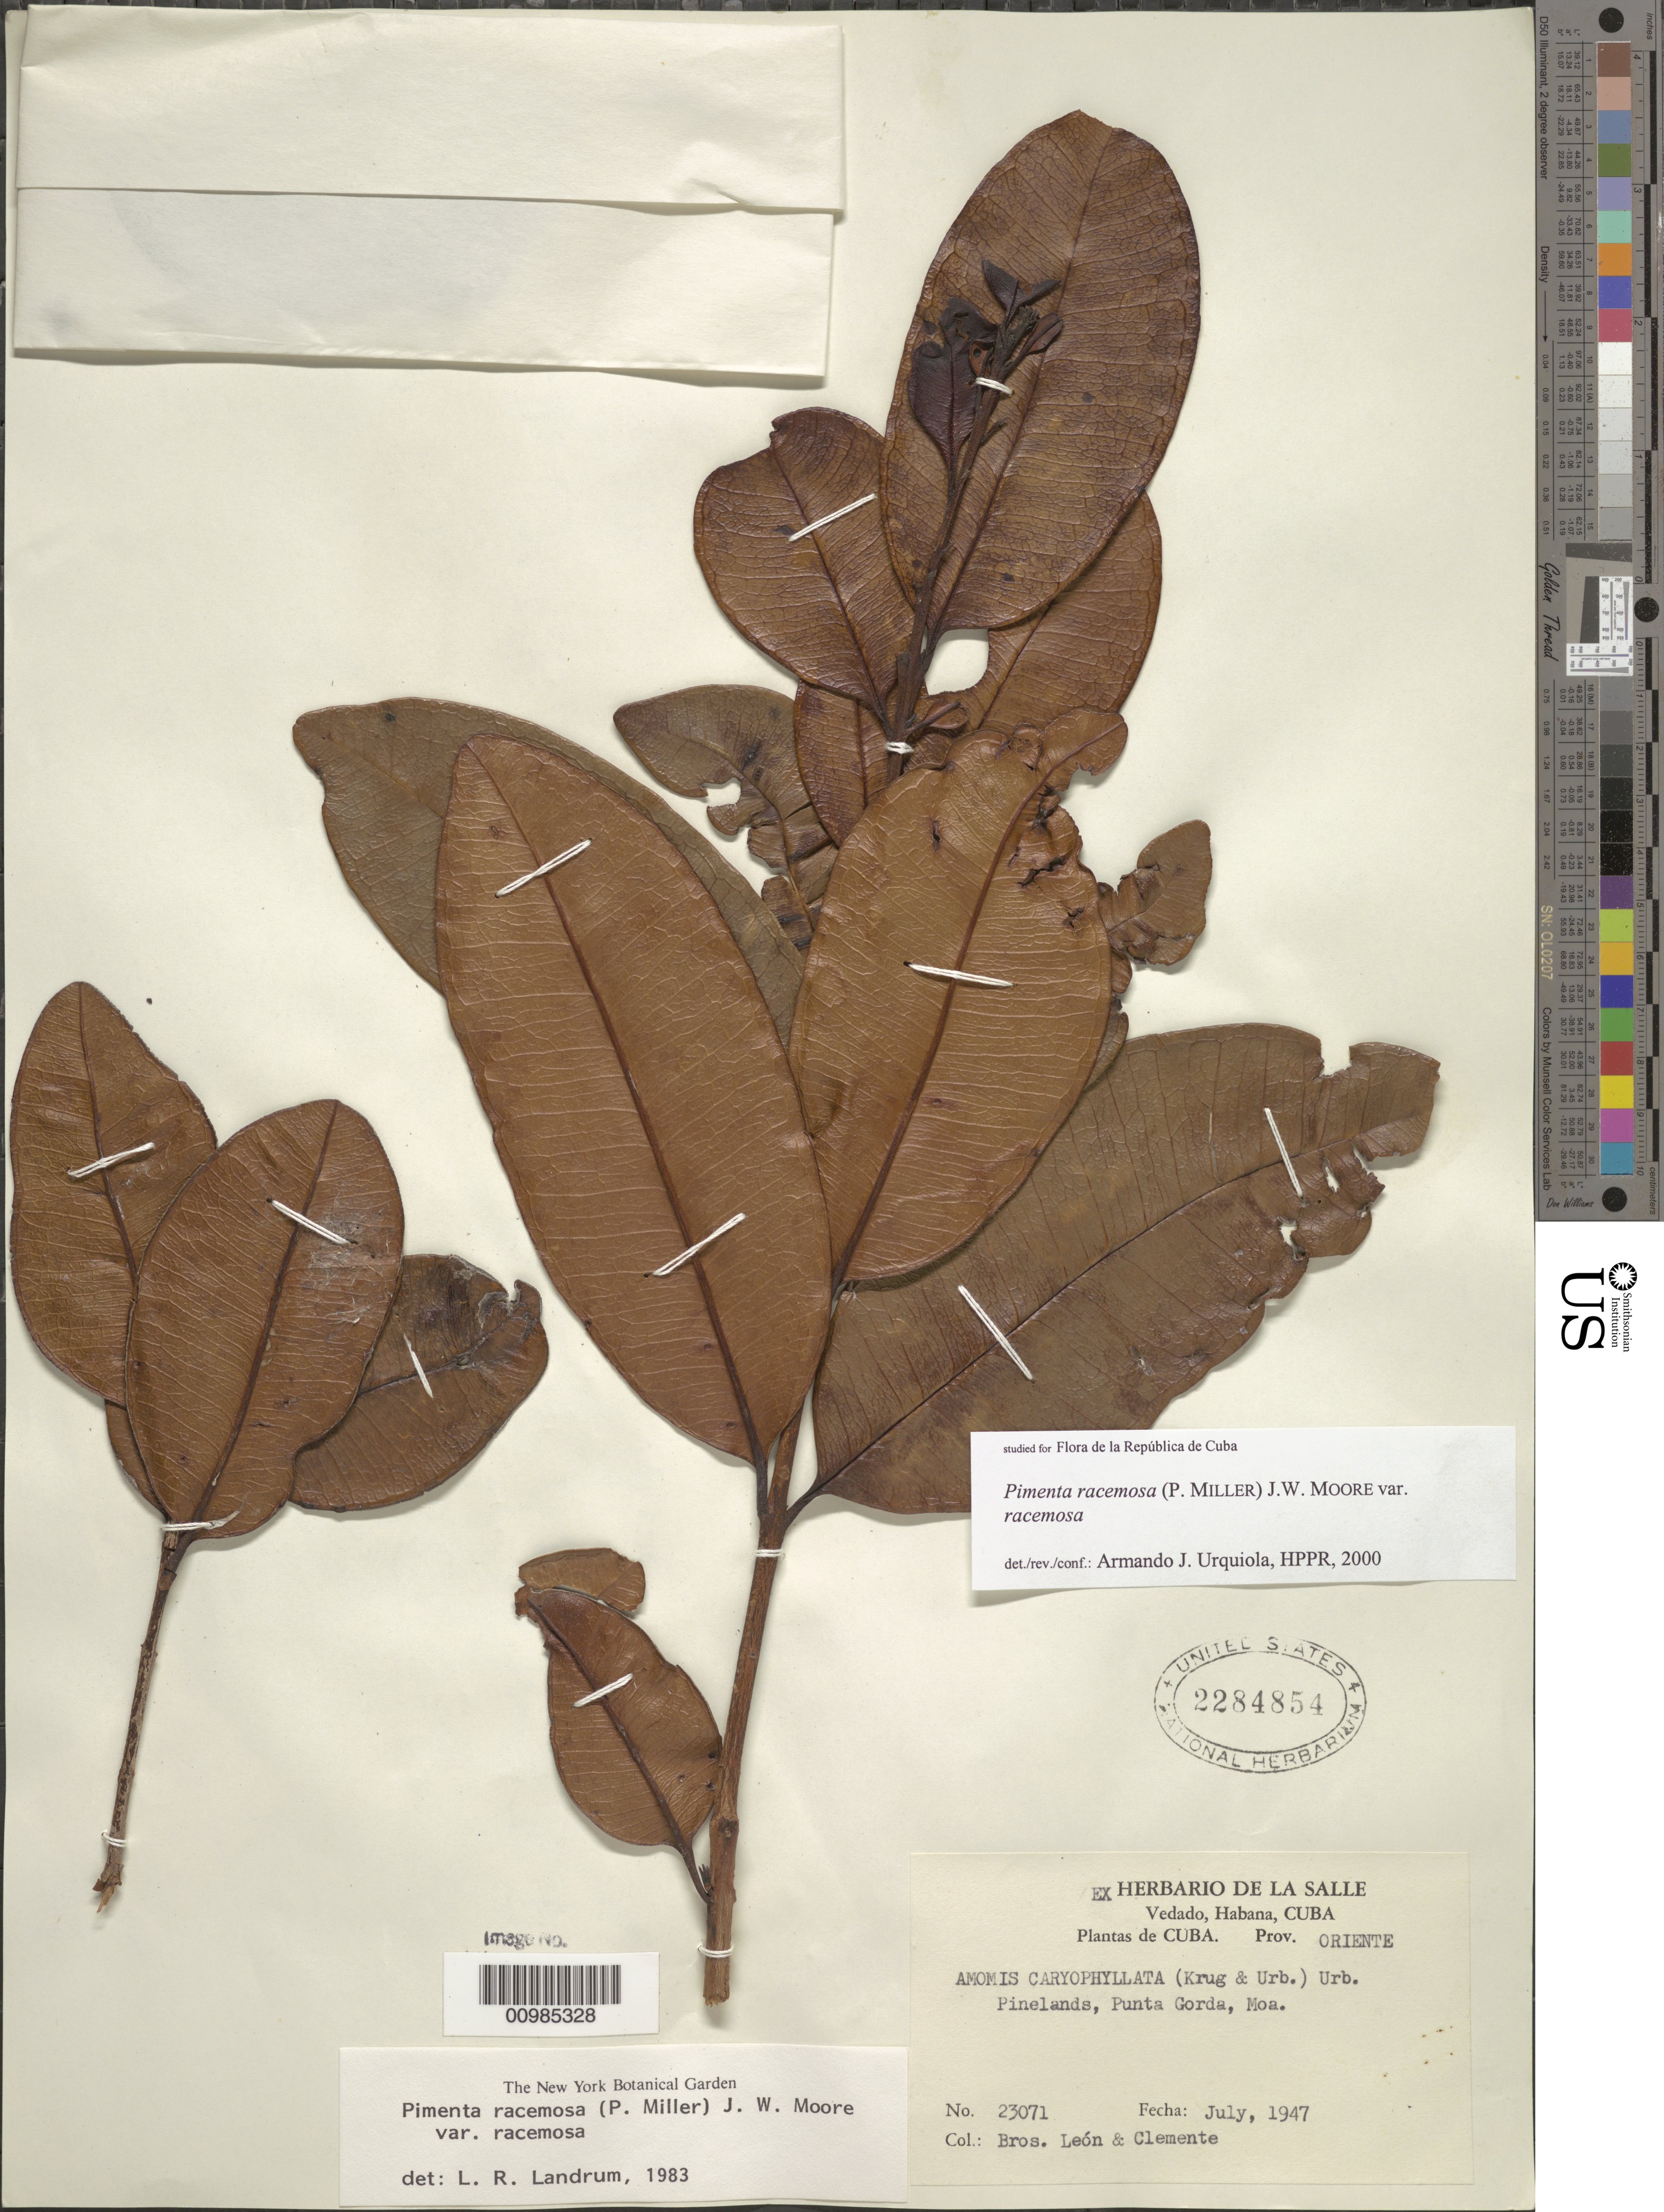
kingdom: Plantae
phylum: Tracheophyta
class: Magnoliopsida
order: Myrtales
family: Myrtaceae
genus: Pimenta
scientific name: Pimenta racemosa var. racemosa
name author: (Mill.) J.W. Moore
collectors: Bro. León & Bro. Clemente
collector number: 23071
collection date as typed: Jul 1947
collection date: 1947-07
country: Cuba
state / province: Holguín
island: Cuba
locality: Pinelands, Punta Gorda, Moa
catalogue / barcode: US 2284854